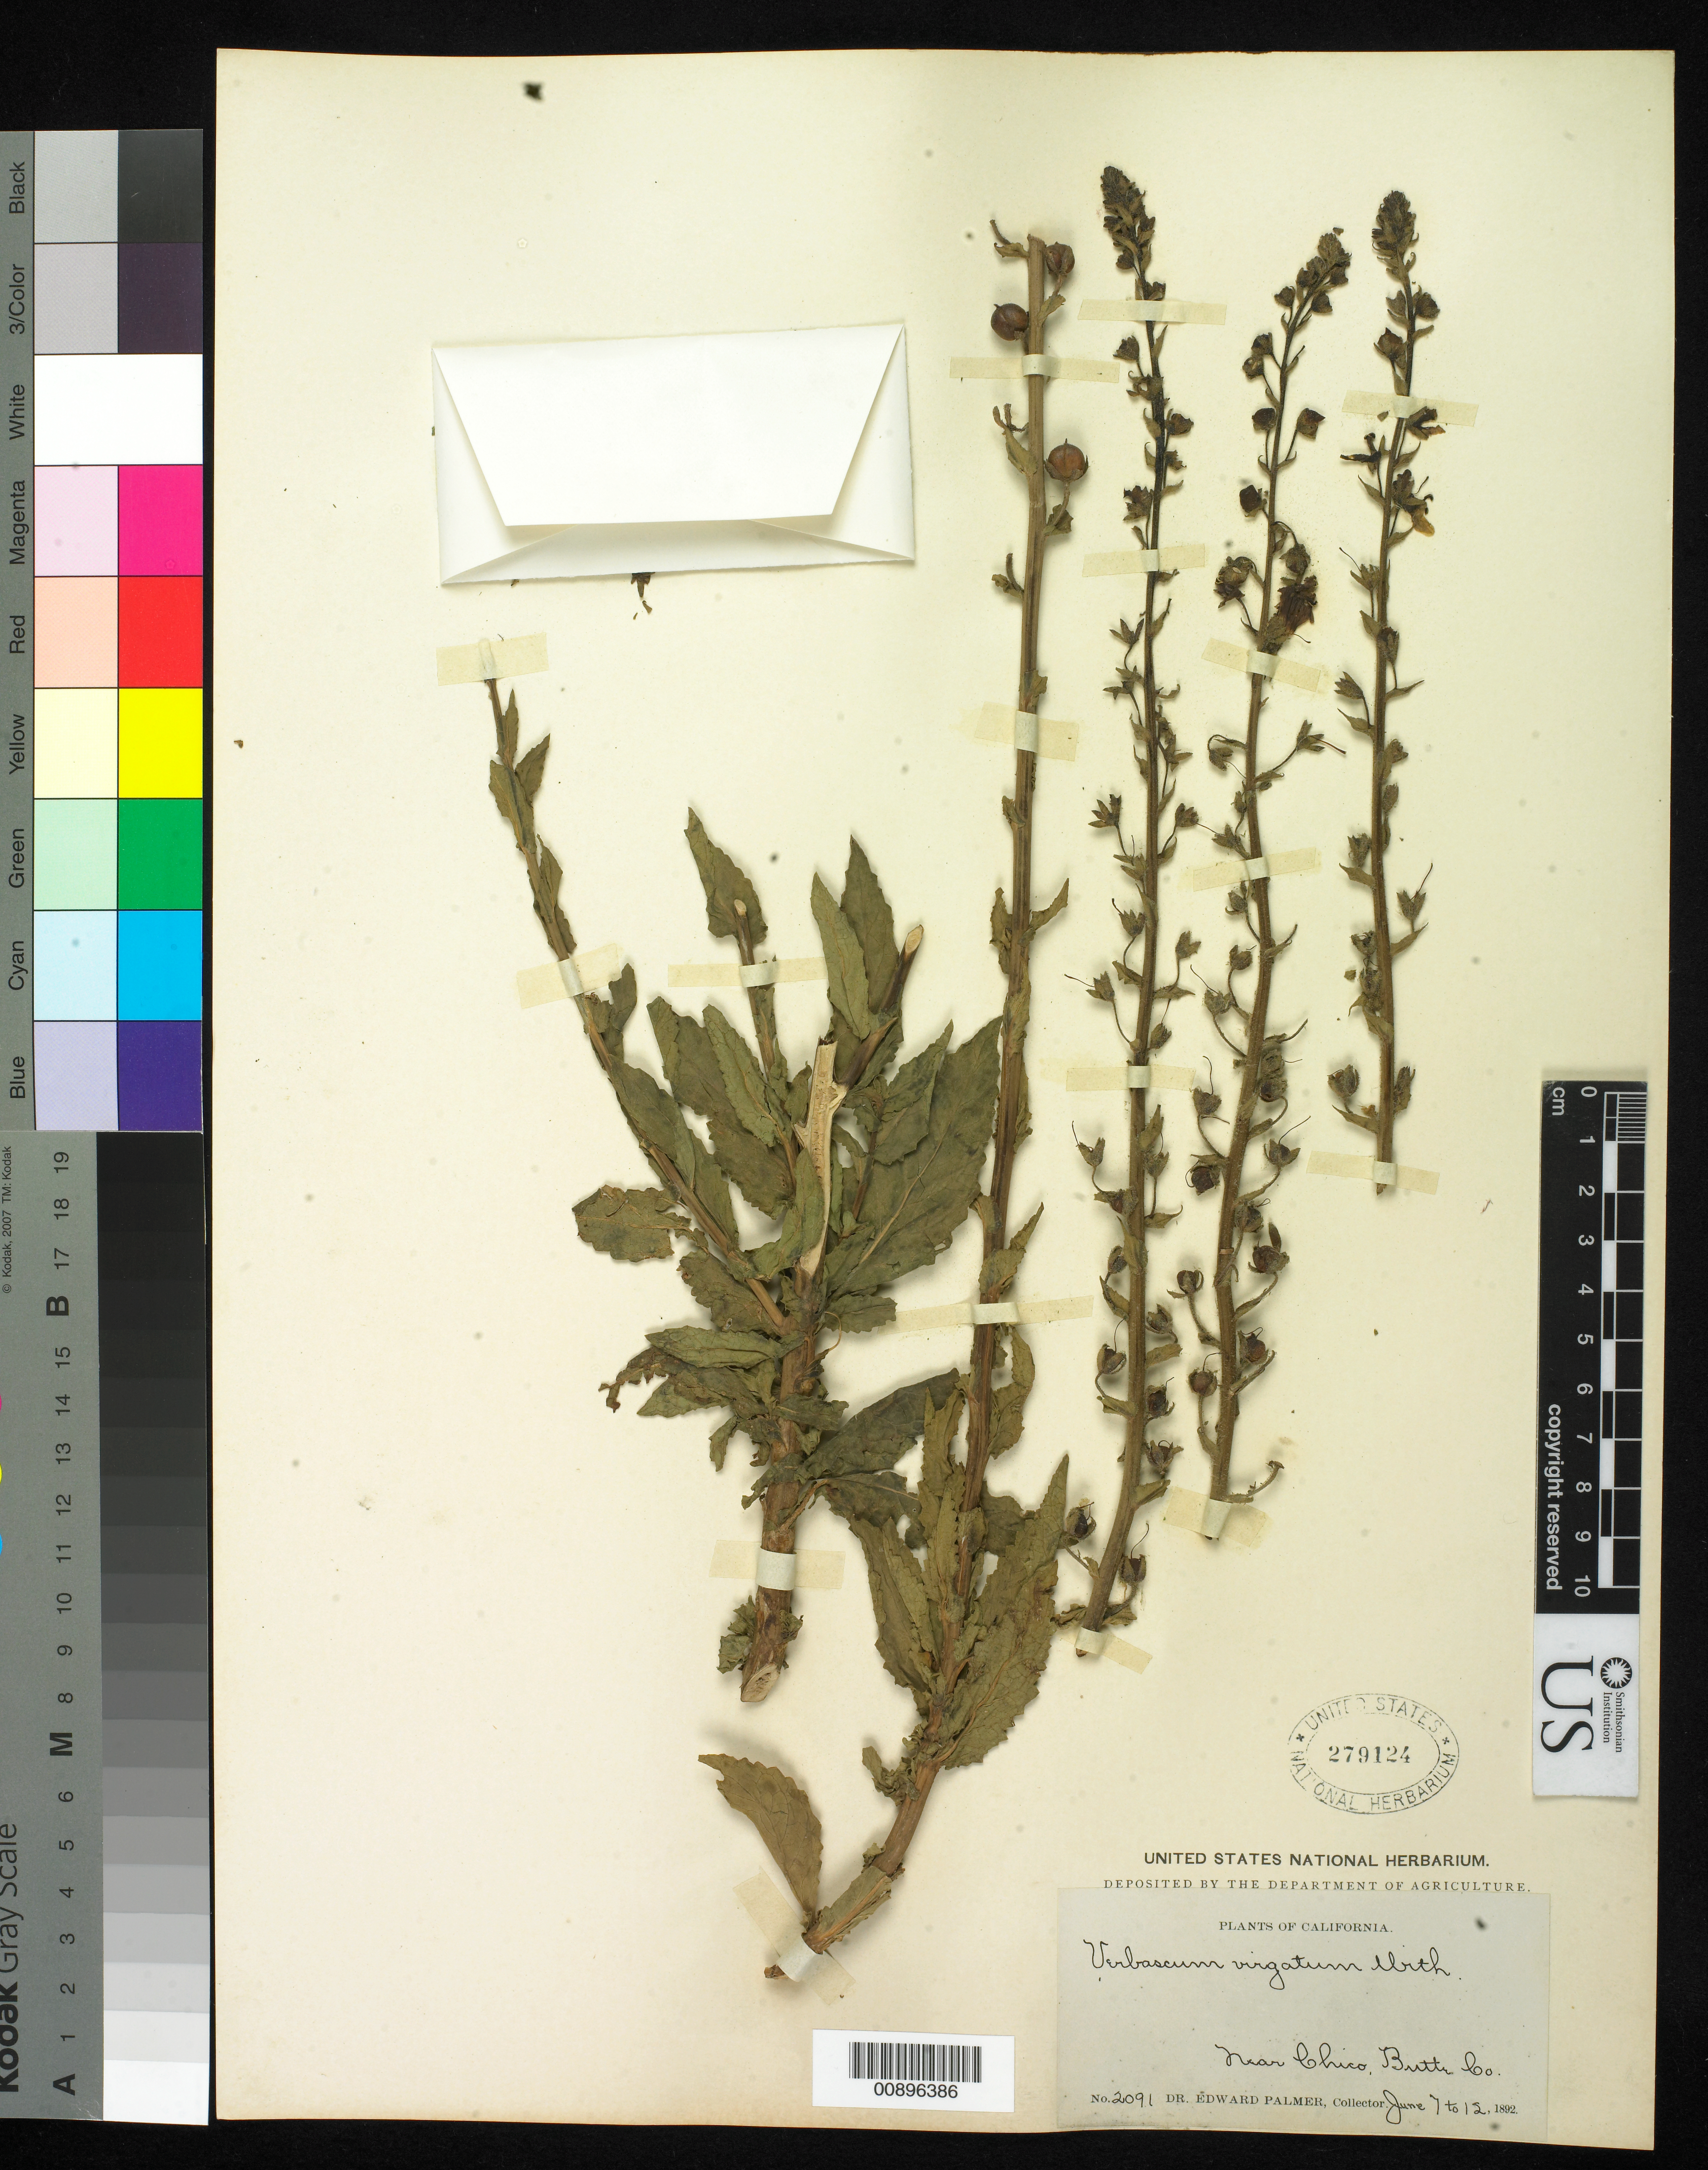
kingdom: Plantae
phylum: Tracheophyta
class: Magnoliopsida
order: Lamiales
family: Scrophulariaceae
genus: Verbascum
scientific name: Verbascum virgatum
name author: Stokes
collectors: E. Palmer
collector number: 2091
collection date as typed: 07 Jun 1892 to 12 Jun 1892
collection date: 1892-06-07/1892-06-12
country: United States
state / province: California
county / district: Butte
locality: Near Chico, Butte County, California.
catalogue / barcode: US 279124